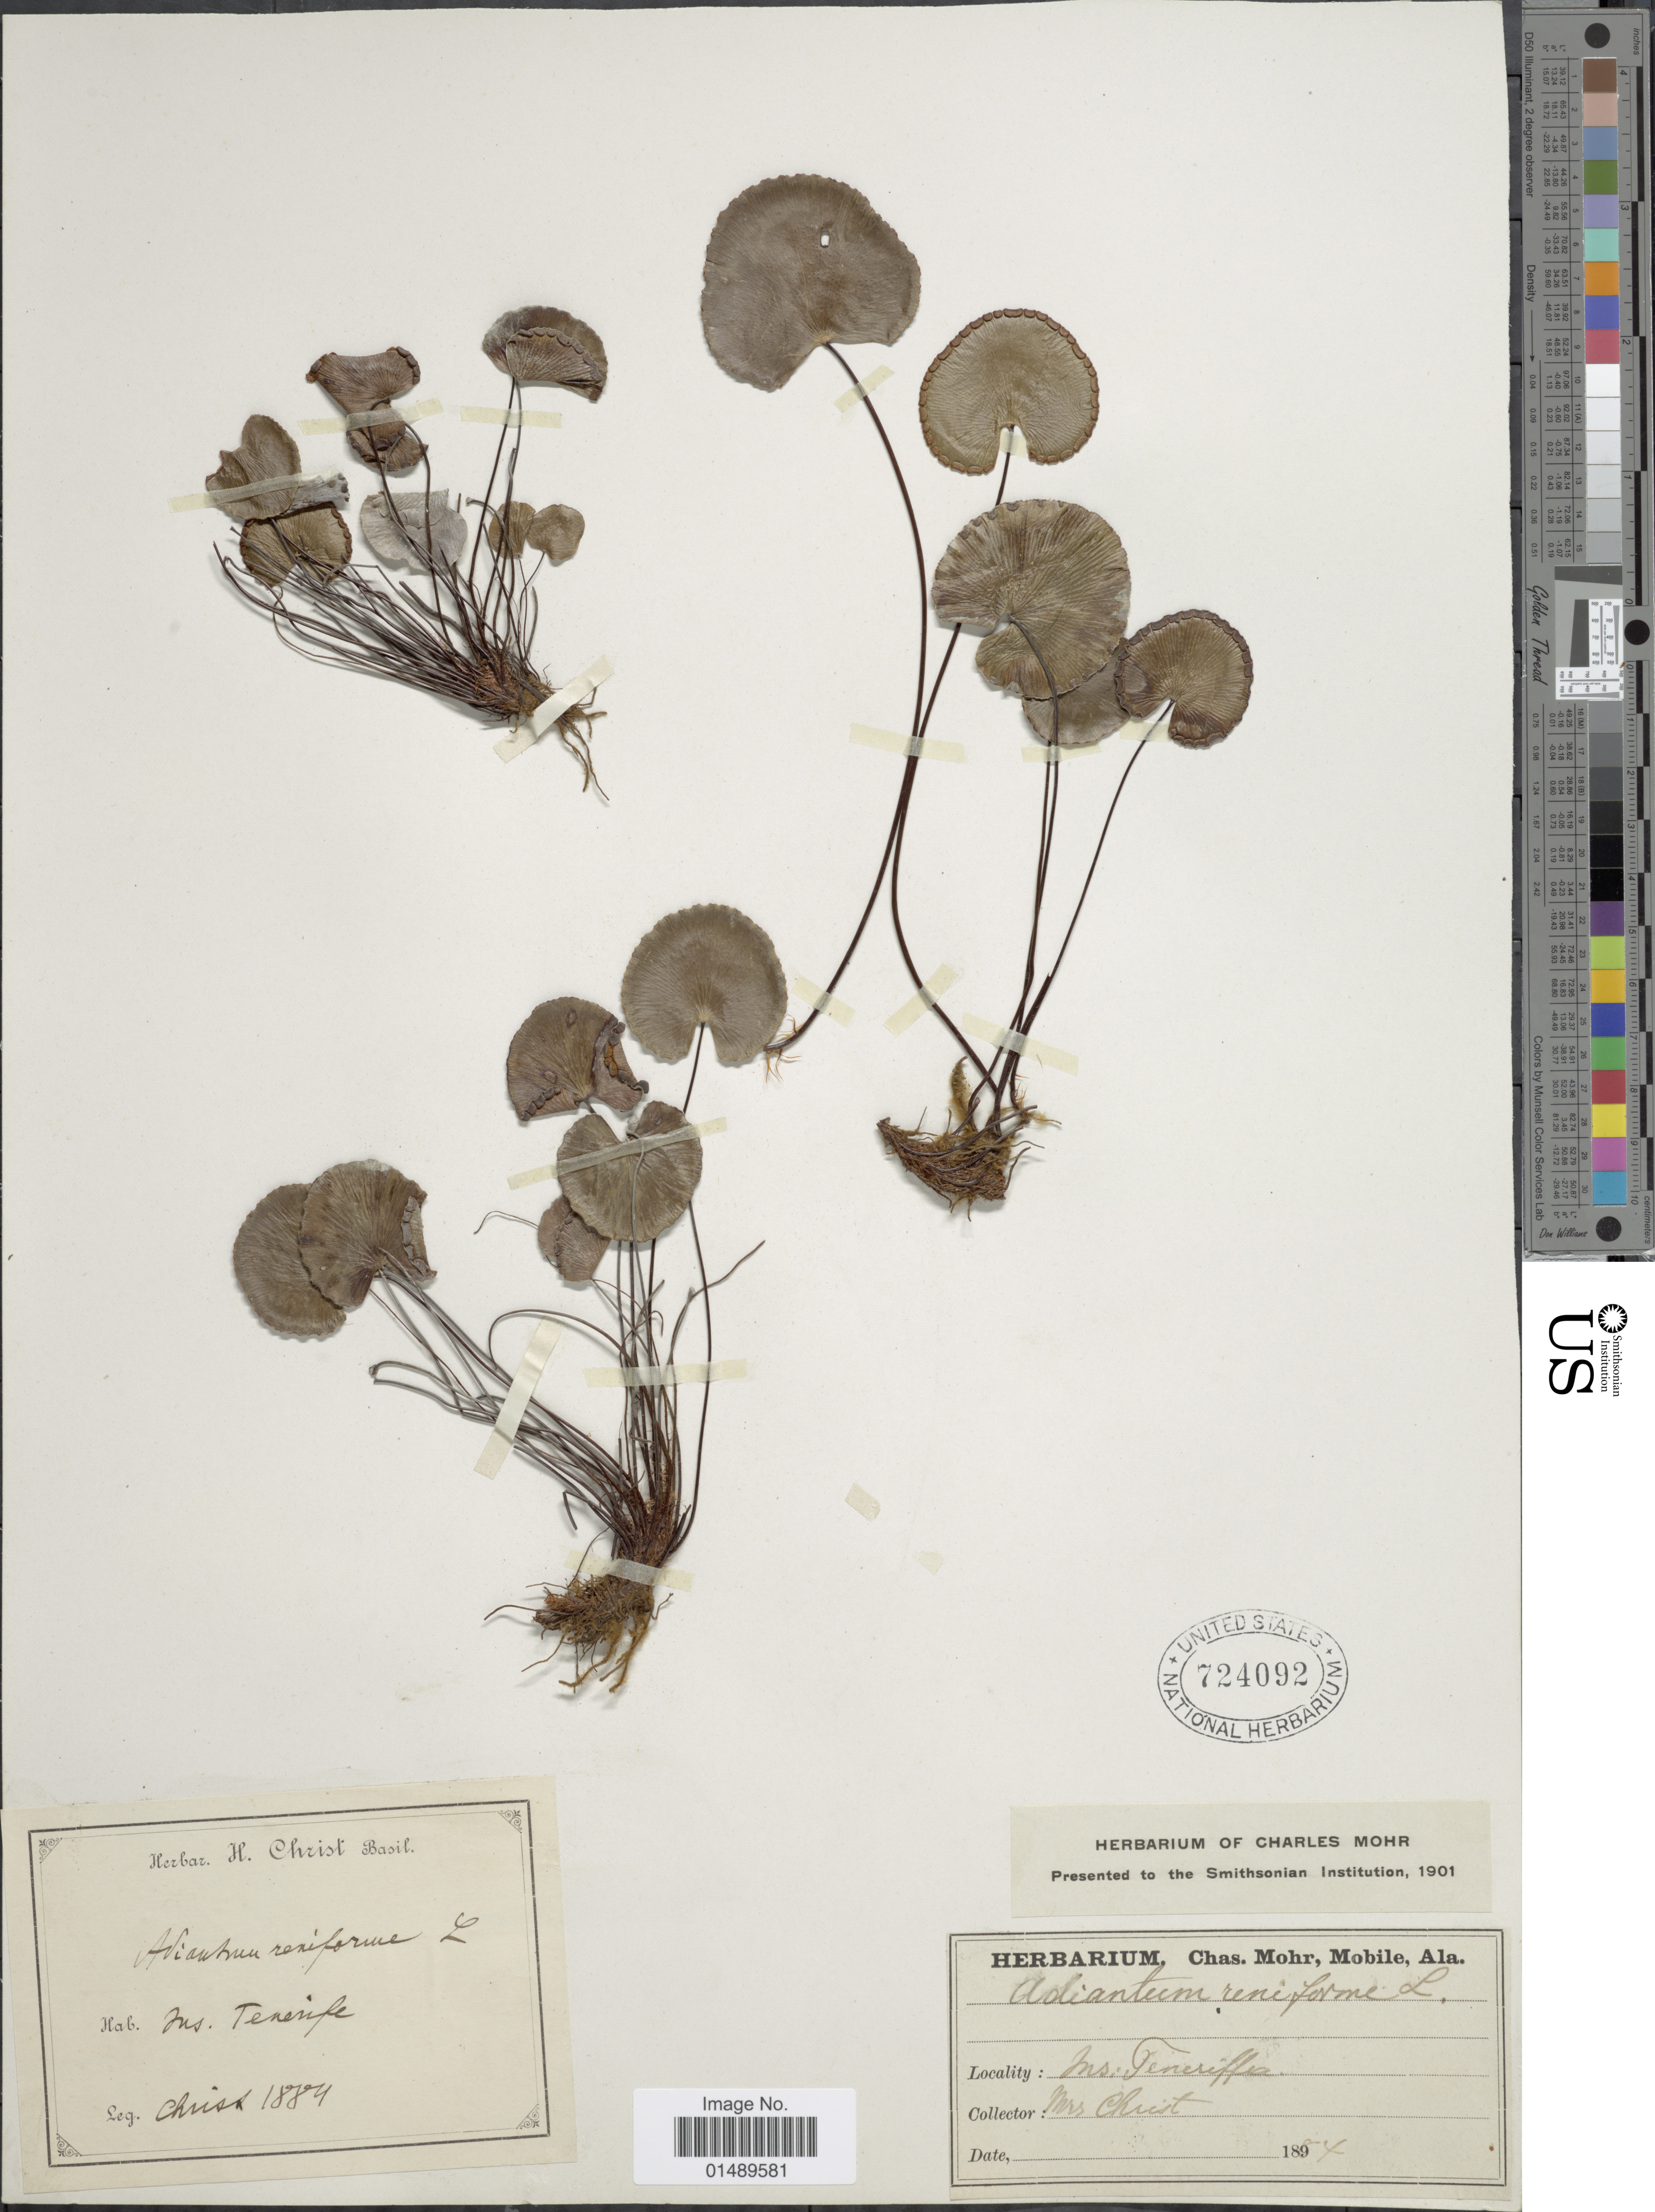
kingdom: Plantae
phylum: Tracheophyta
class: Polypodiopsida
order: Polypodiales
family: Pteridaceae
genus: Adiantum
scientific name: Adiantum reniforme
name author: L.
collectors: Christ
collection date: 1884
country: Spain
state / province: Canarias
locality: Ins. Teneriffe.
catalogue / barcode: US 724092